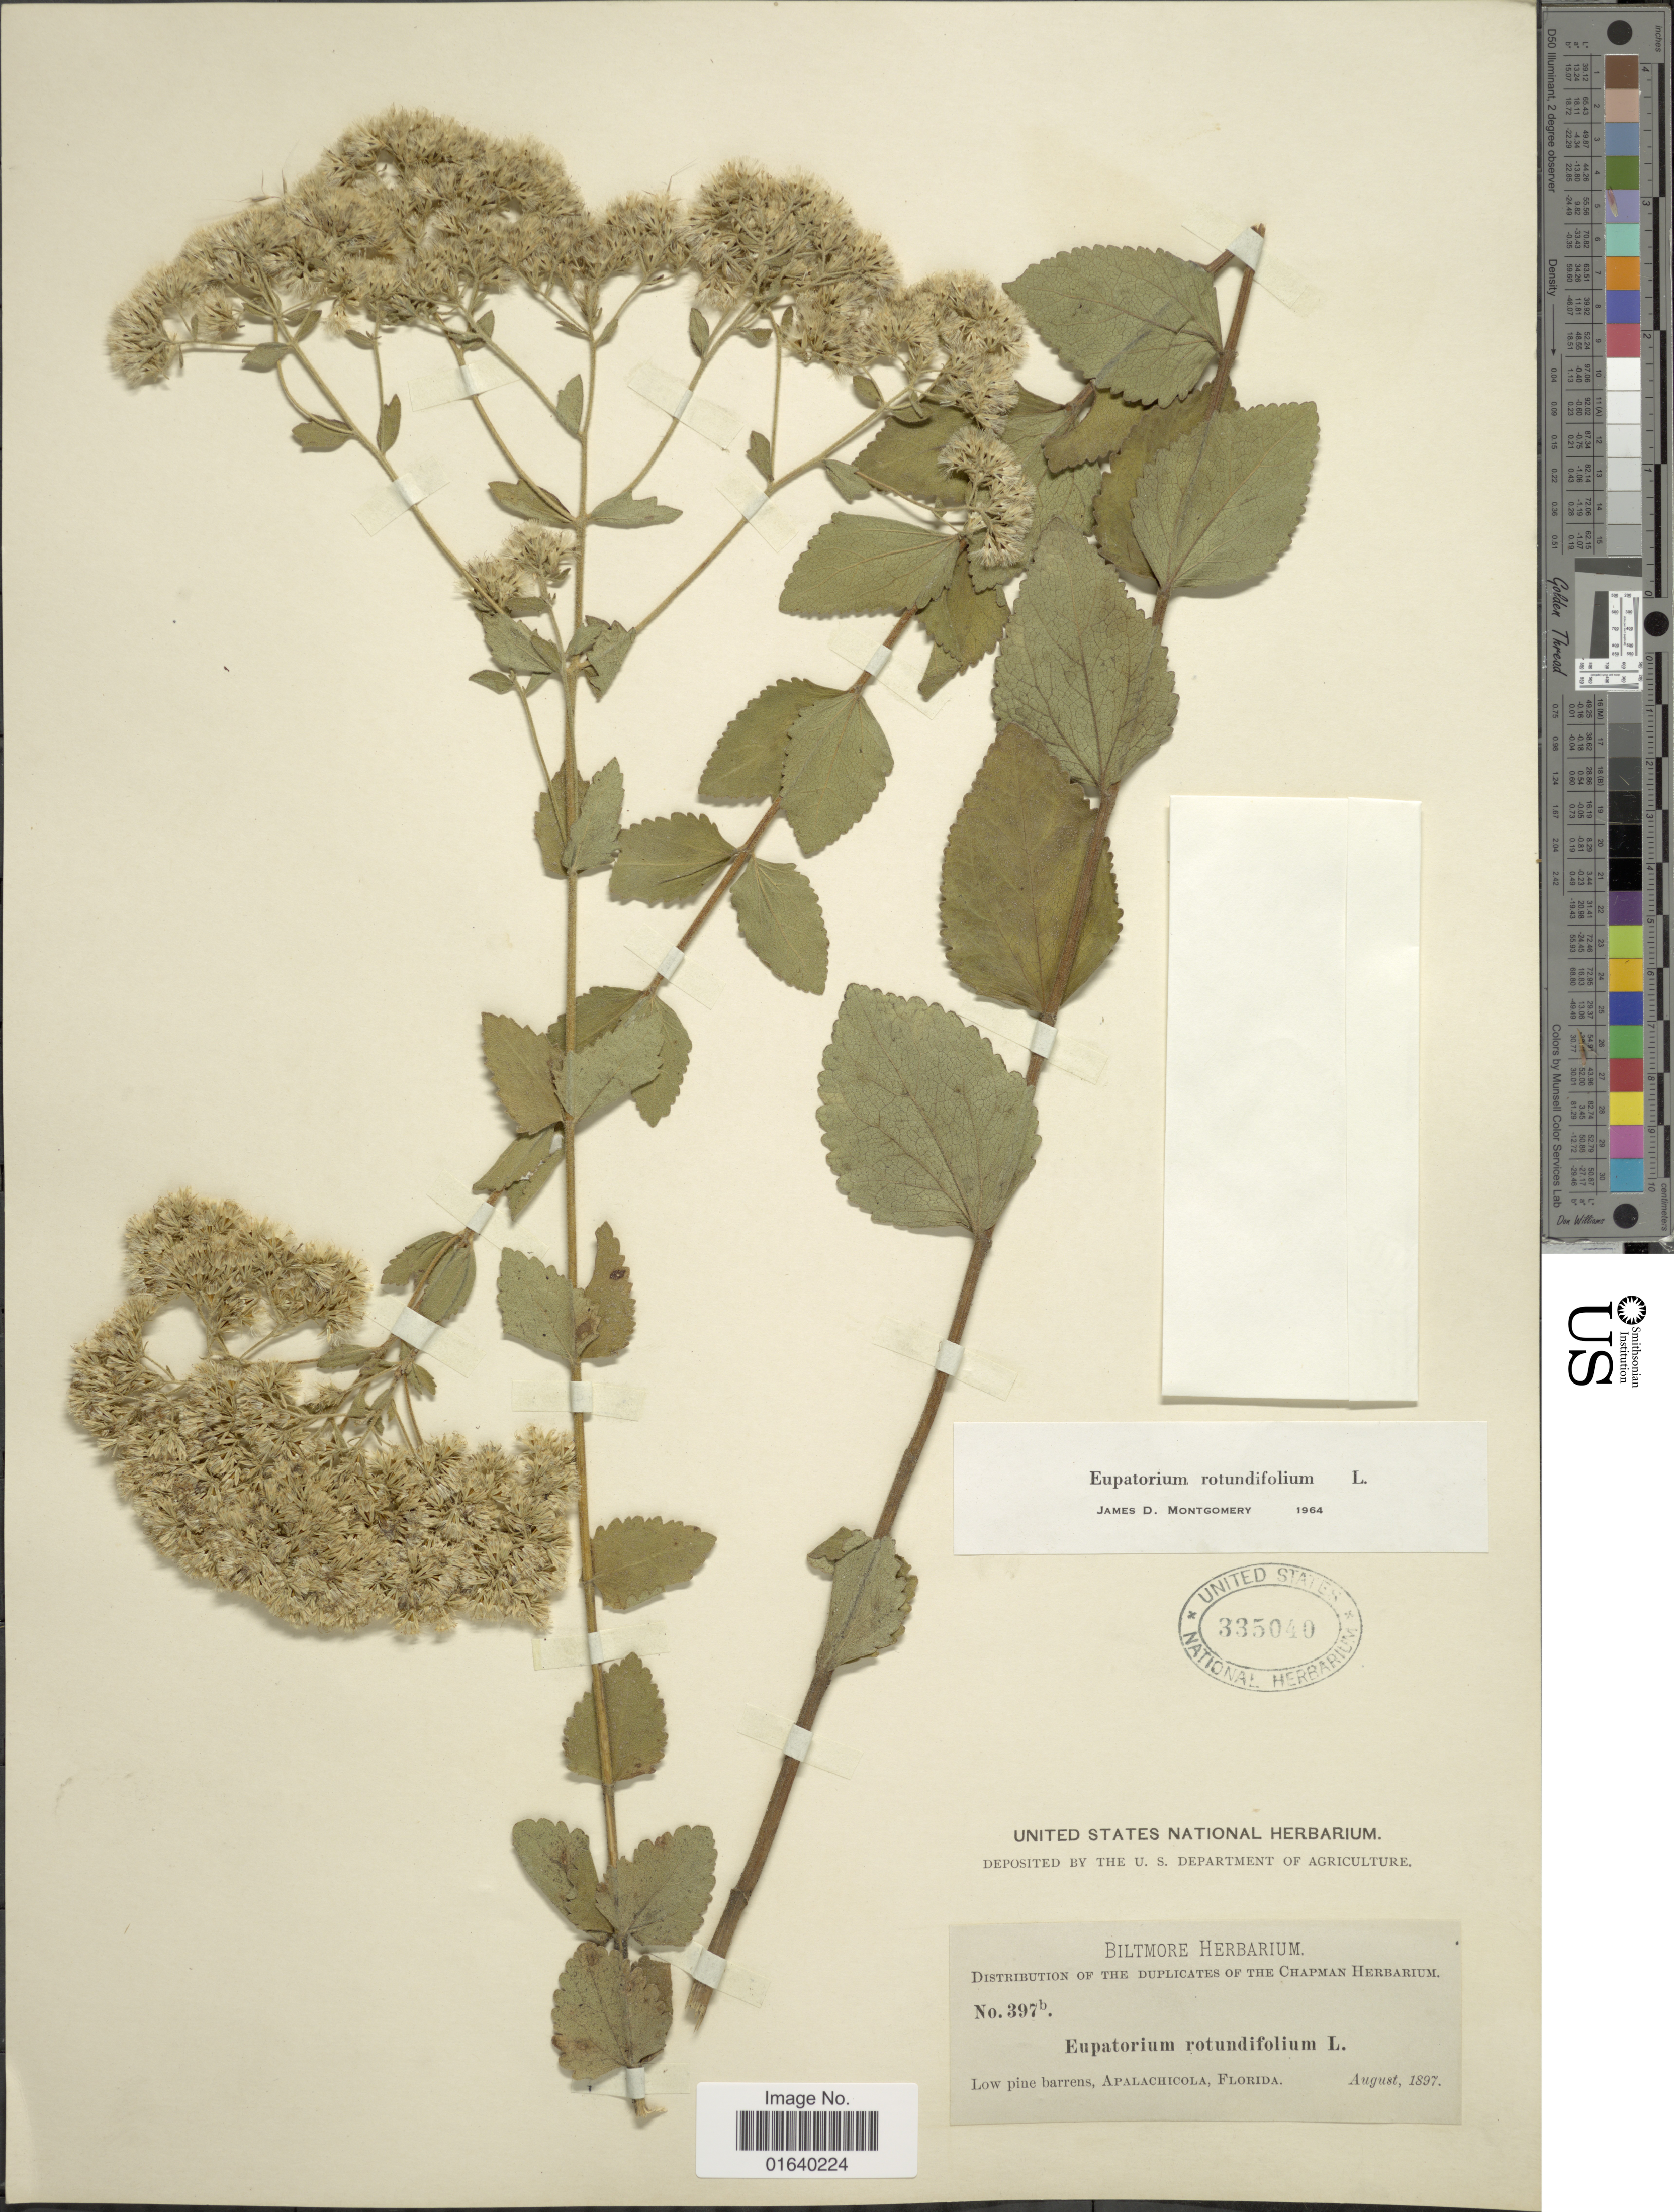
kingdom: Plantae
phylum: Tracheophyta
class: Magnoliopsida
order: Asterales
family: Asteraceae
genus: Eupatorium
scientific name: Eupatorium rotundifolium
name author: L.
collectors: ex herb. Biltmore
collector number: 397b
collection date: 1897-08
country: United States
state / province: Florida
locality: Lo pine barrens, Apalachicola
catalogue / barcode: US 335040